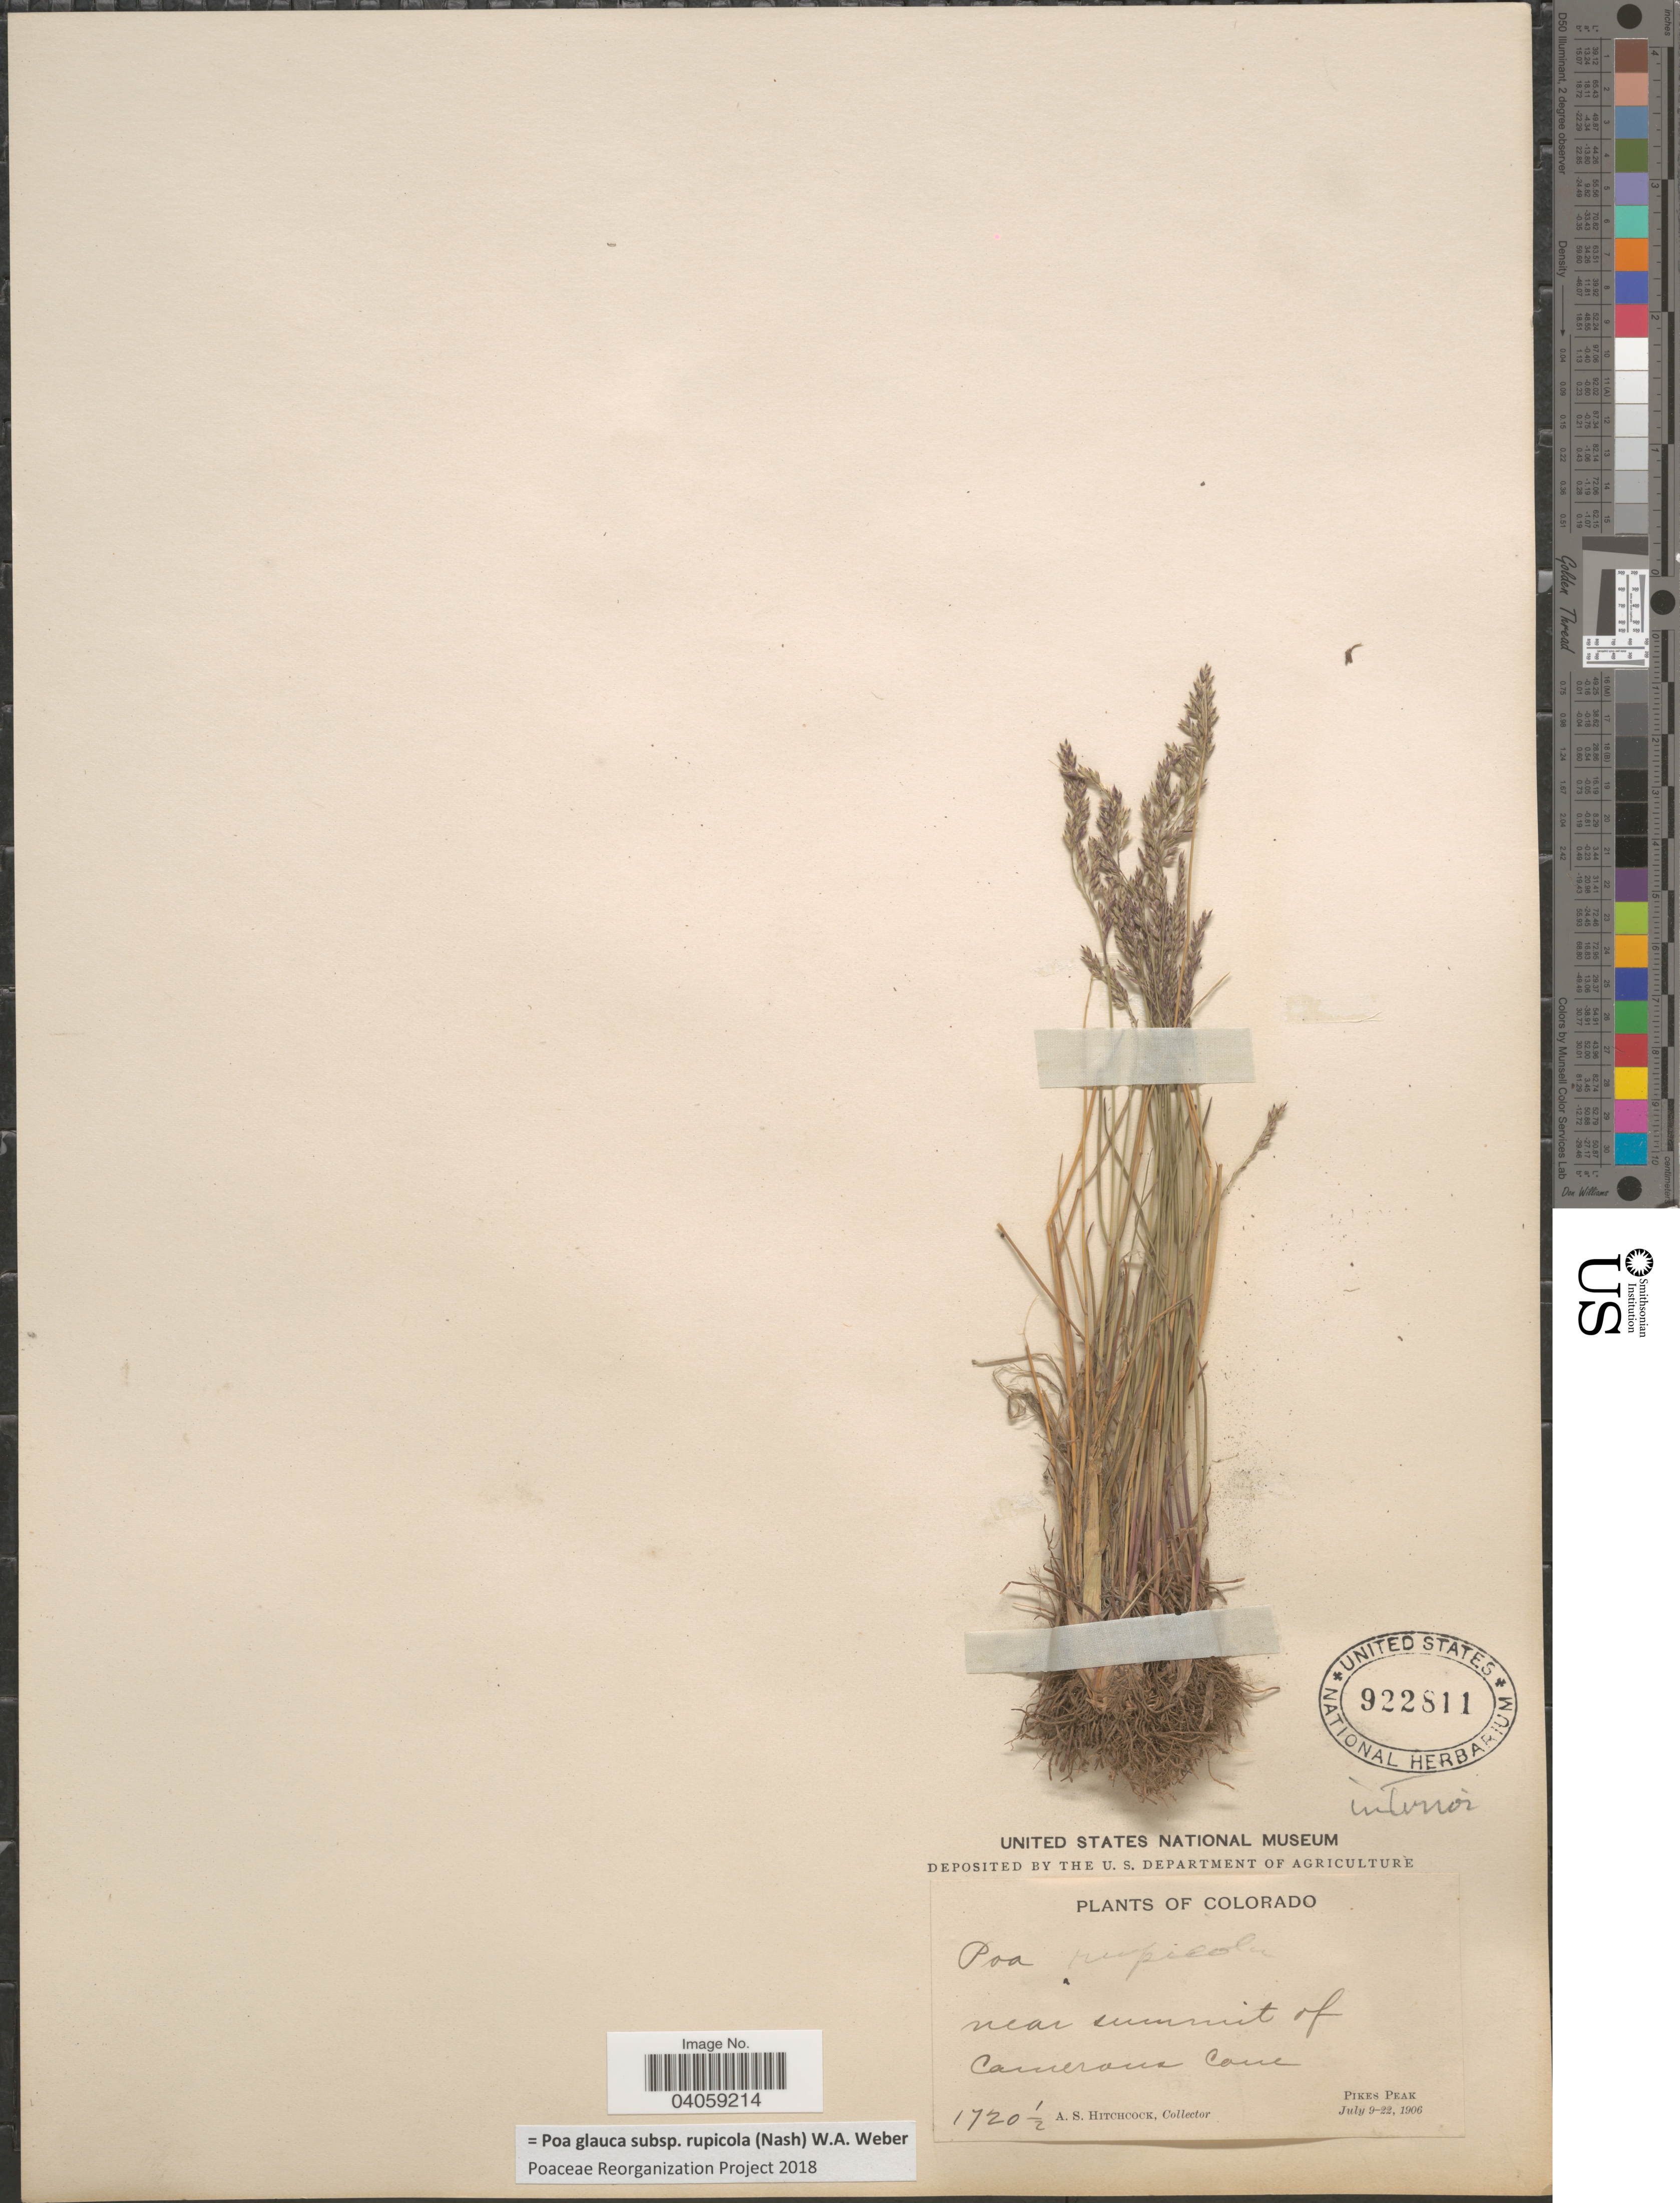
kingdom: Plantae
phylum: Tracheophyta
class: Liliopsida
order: Poales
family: Poaceae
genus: Poa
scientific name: Poa glauca subsp. rupicola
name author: (Nash) W.A. Weber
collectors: A. S. Hitchcock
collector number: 1720½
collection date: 1906-07-09/1906-07-22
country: United States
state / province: Colorado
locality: Near summit of Camerons Cone. Pikes Peak.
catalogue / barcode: US 922811